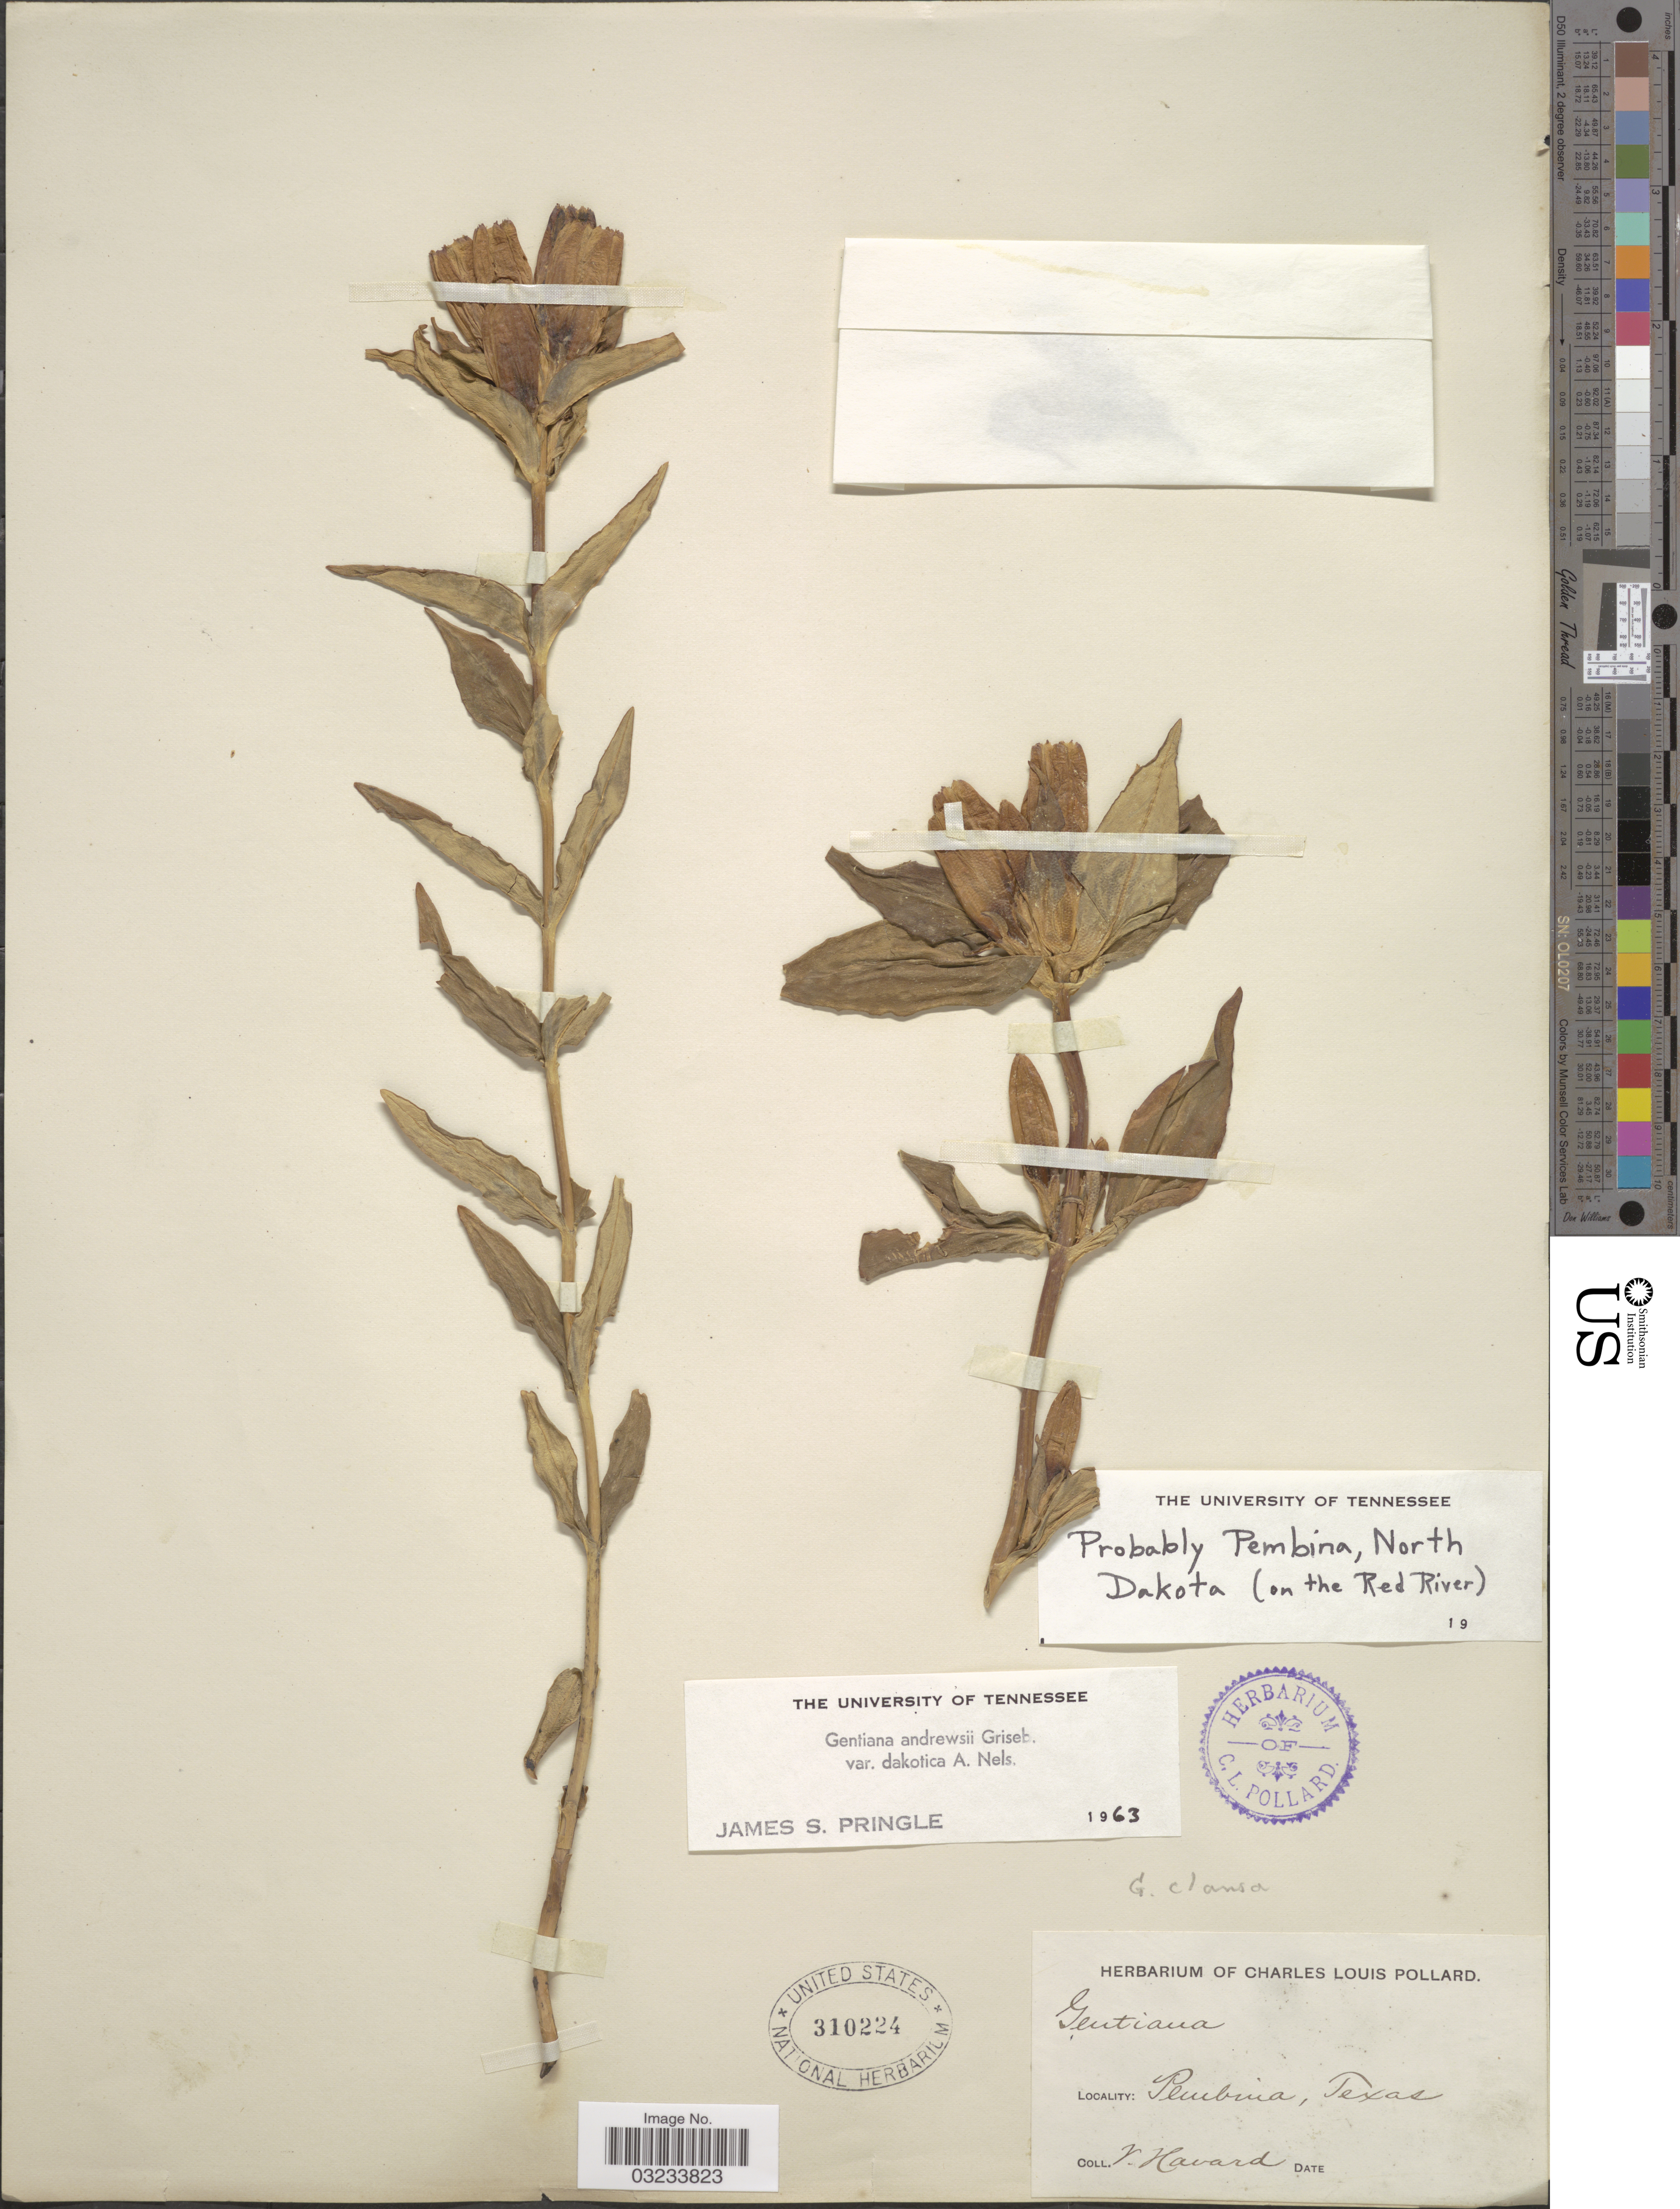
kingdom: Plantae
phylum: Tracheophyta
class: Magnoliopsida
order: Gentianales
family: Gentianaceae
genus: Gentiana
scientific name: Gentiana andrewsii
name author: Griseb.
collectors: V. Havard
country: United States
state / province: Texas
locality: Pembina.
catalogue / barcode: US 310224